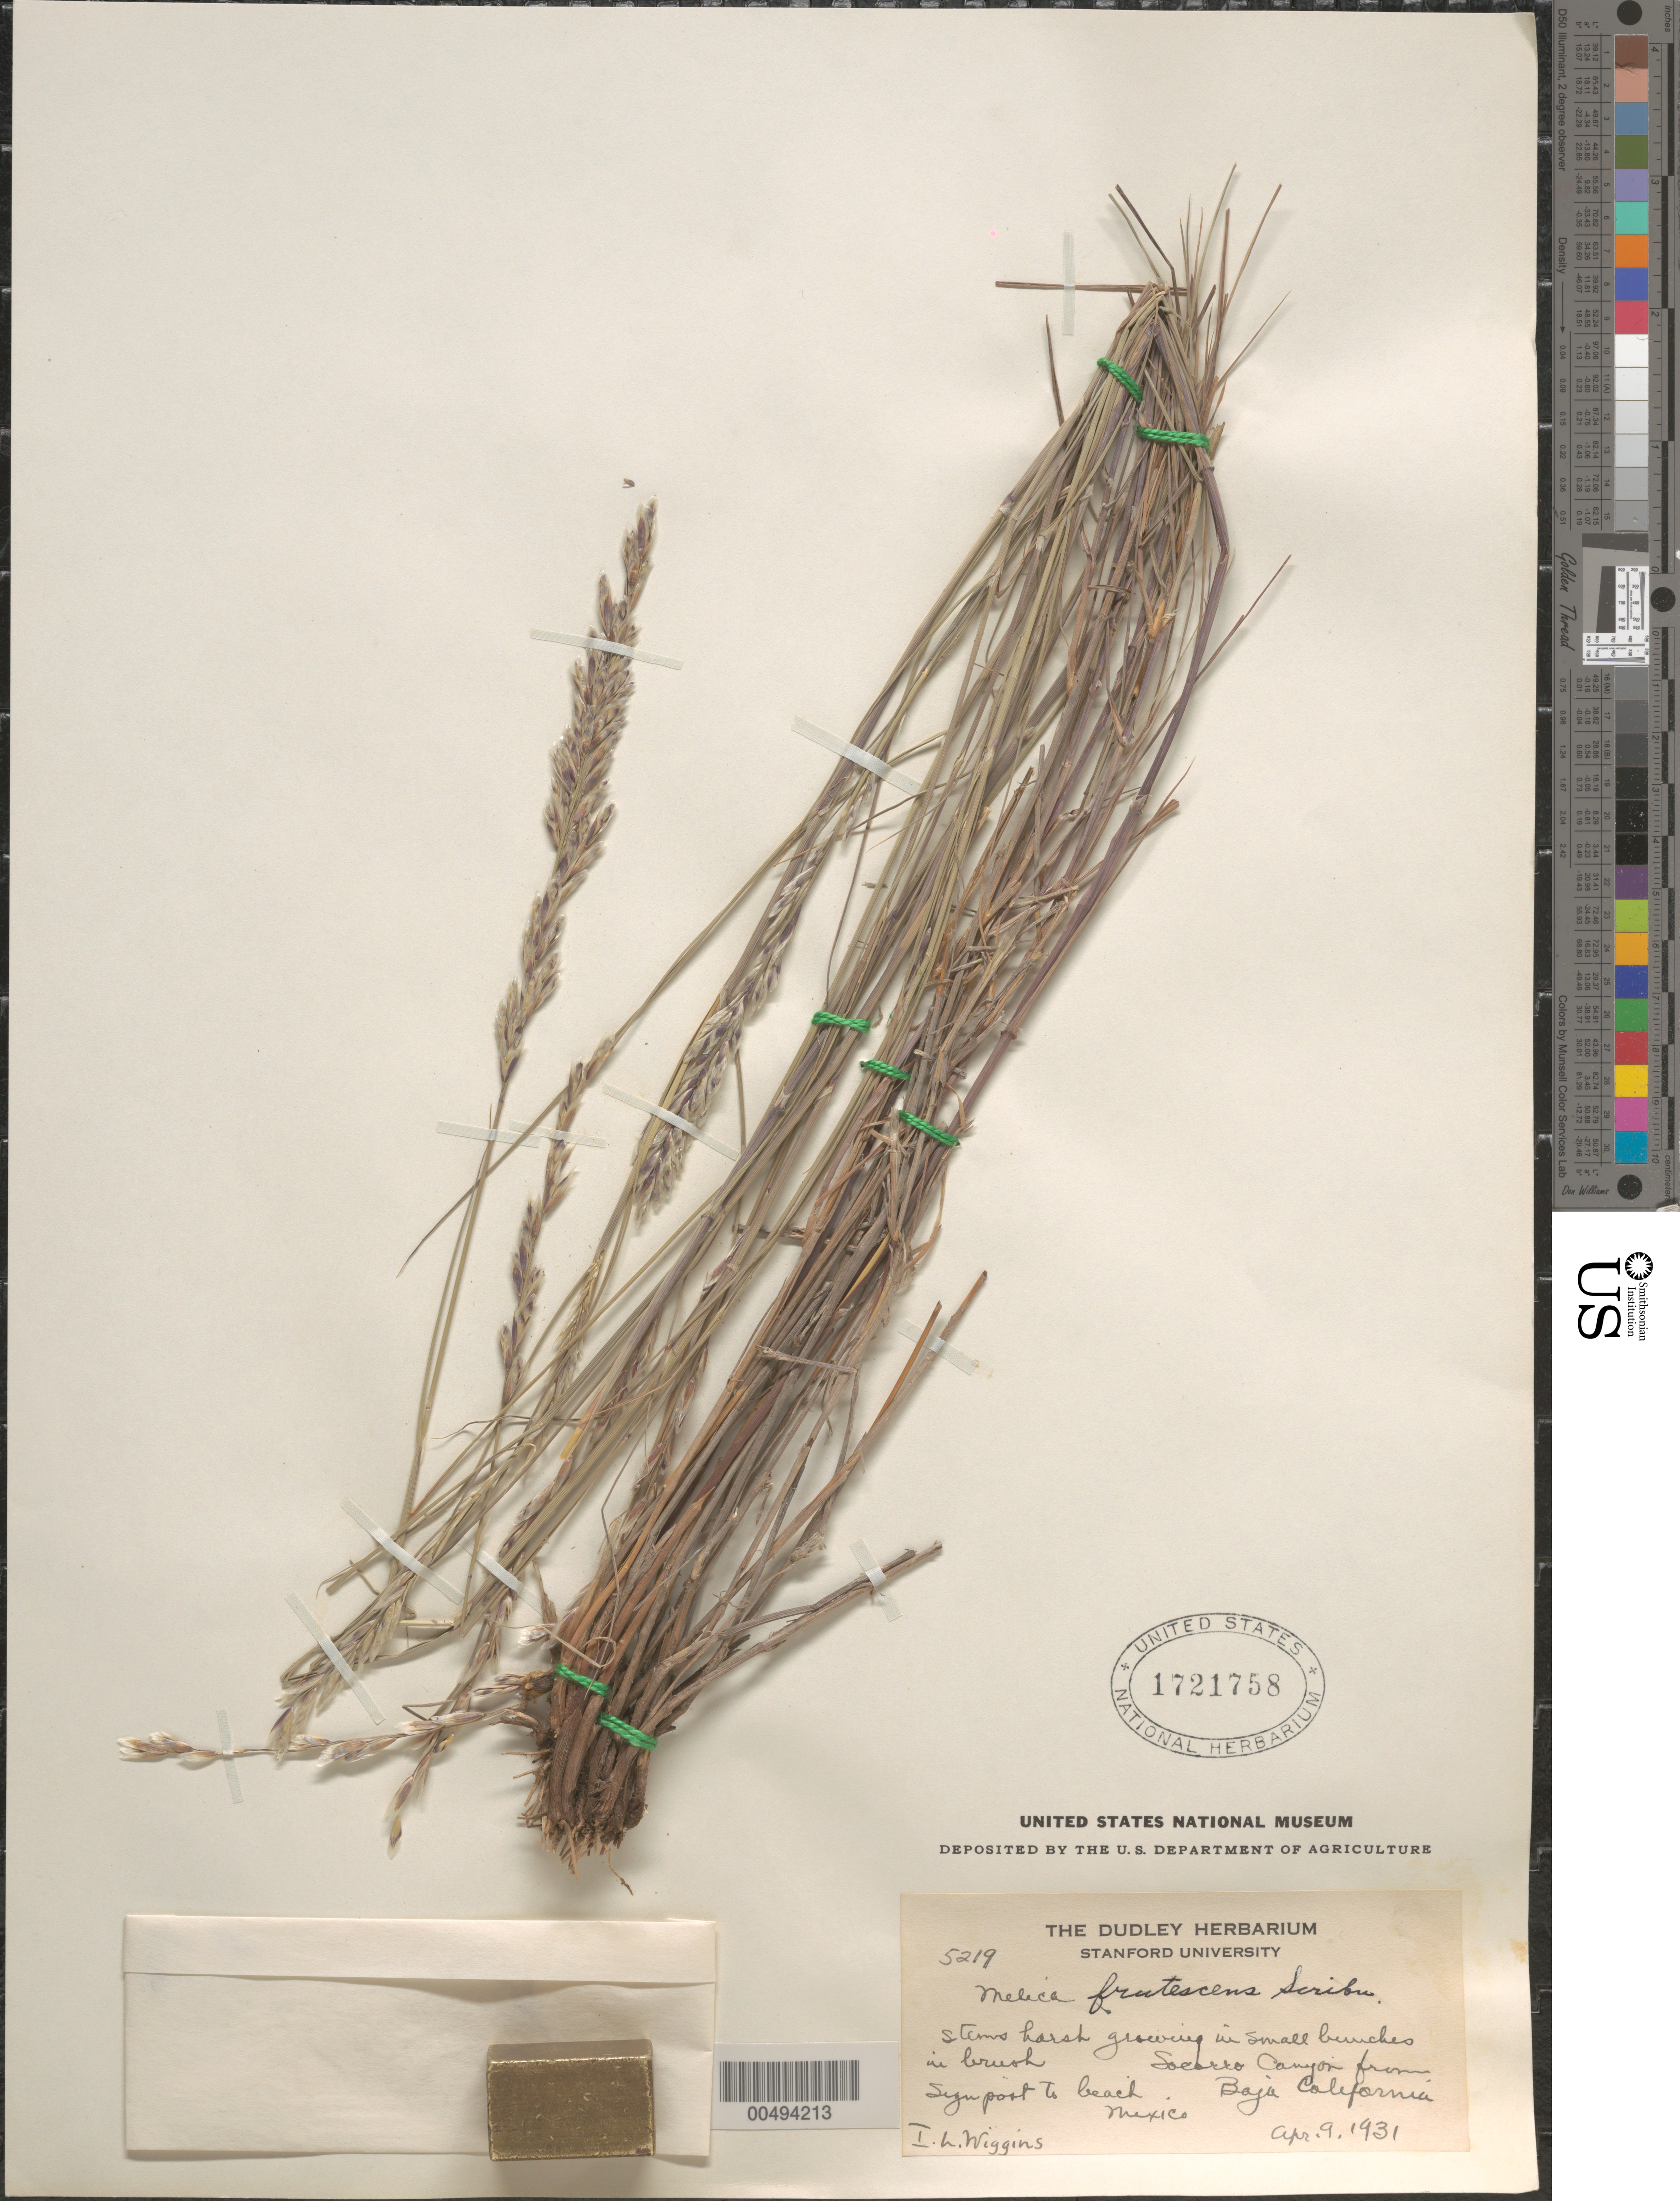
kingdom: Plantae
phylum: Tracheophyta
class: Liliopsida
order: Poales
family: Poaceae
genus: Melica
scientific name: Melica frutescens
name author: Scribn.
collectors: I. L. Wiggins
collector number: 5219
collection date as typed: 9 Apr 1931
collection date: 1931-04-09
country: Mexico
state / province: Baja California Norte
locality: Socorro Canyon from sign post to beach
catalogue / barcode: US 1721758